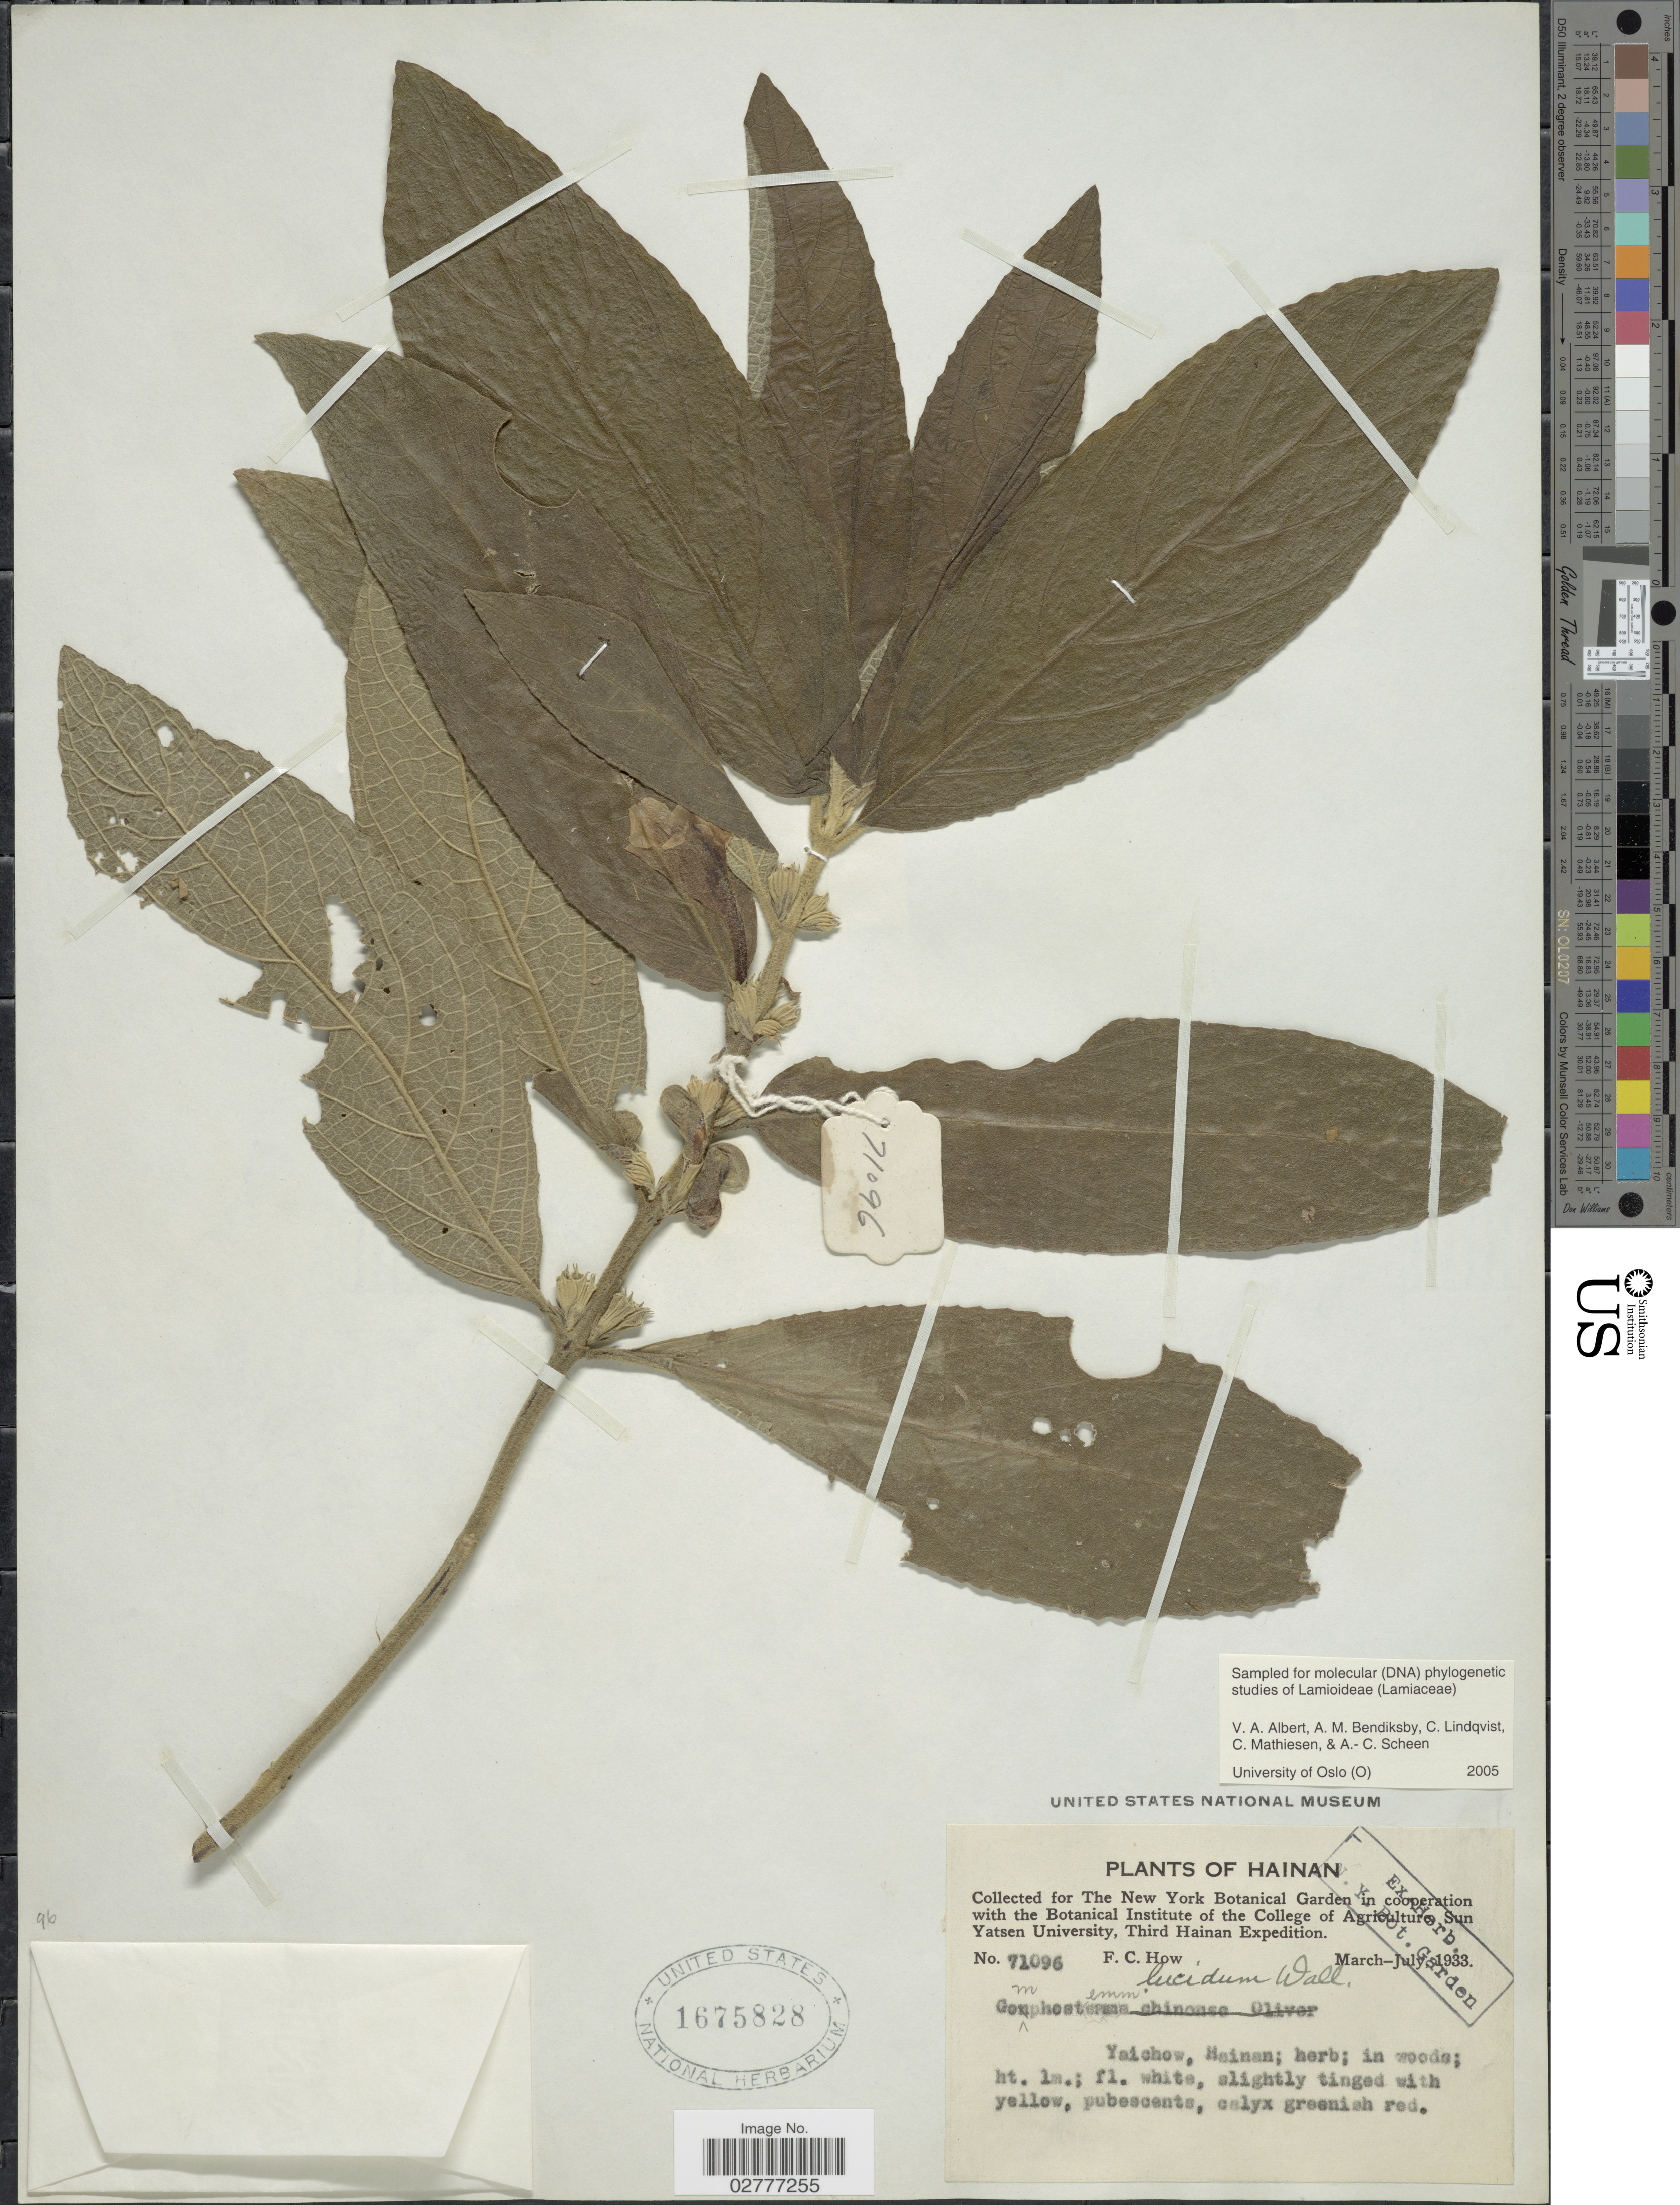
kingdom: Plantae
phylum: Tracheophyta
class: Magnoliopsida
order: Lamiales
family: Lamiaceae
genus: Gomphostemma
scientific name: Gomphostemma lucidum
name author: Wall. ex Benth.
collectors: F. C. How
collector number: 71096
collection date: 1933-03/1933-07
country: China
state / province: Hainan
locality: Yaichow.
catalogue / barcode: US 1675828